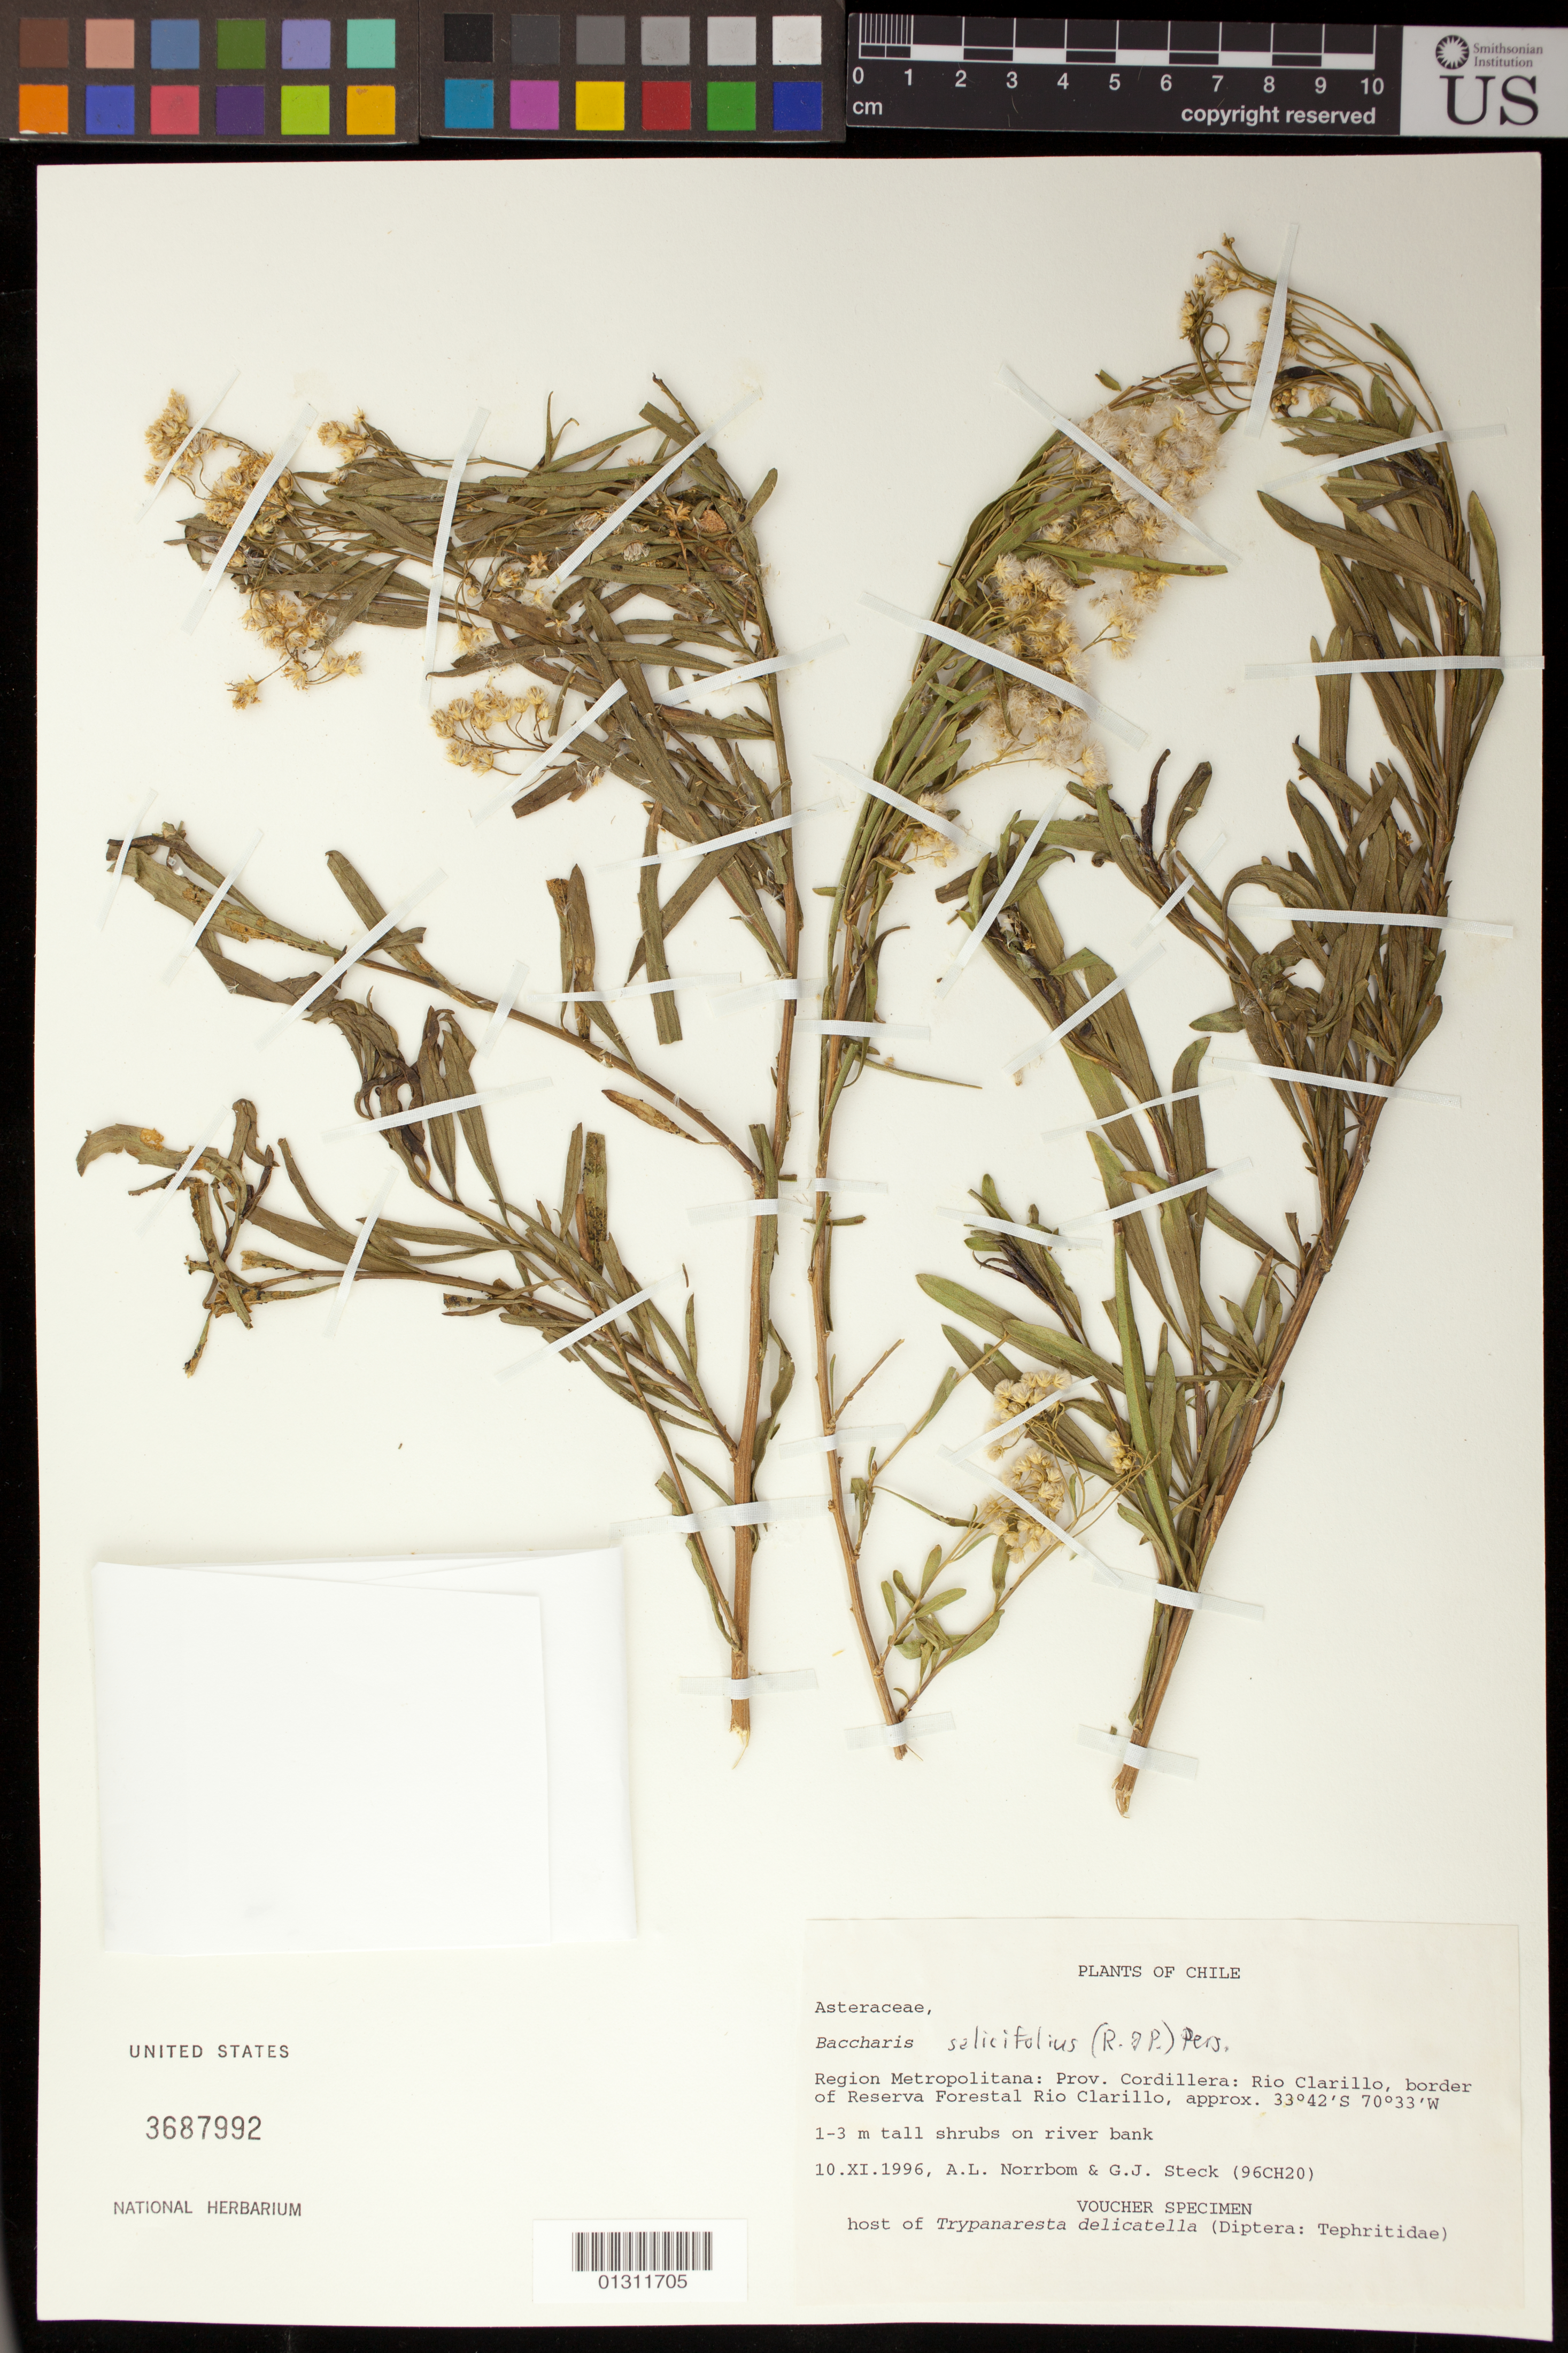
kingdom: Plantae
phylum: Tracheophyta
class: Magnoliopsida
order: Asterales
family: Asteraceae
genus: Baccharis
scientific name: Baccharis salicifolia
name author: (Ruiz & Pav.) Pers.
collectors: A. L. Norrbom & G. Steck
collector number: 96CH20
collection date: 1996-11-10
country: Chile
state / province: Región Metropolitana (RM)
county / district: Cordillera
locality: Prov. Cordillera: Rio Clarillo, border of Reserva Forestal Rio Clarillo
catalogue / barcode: US 3687992